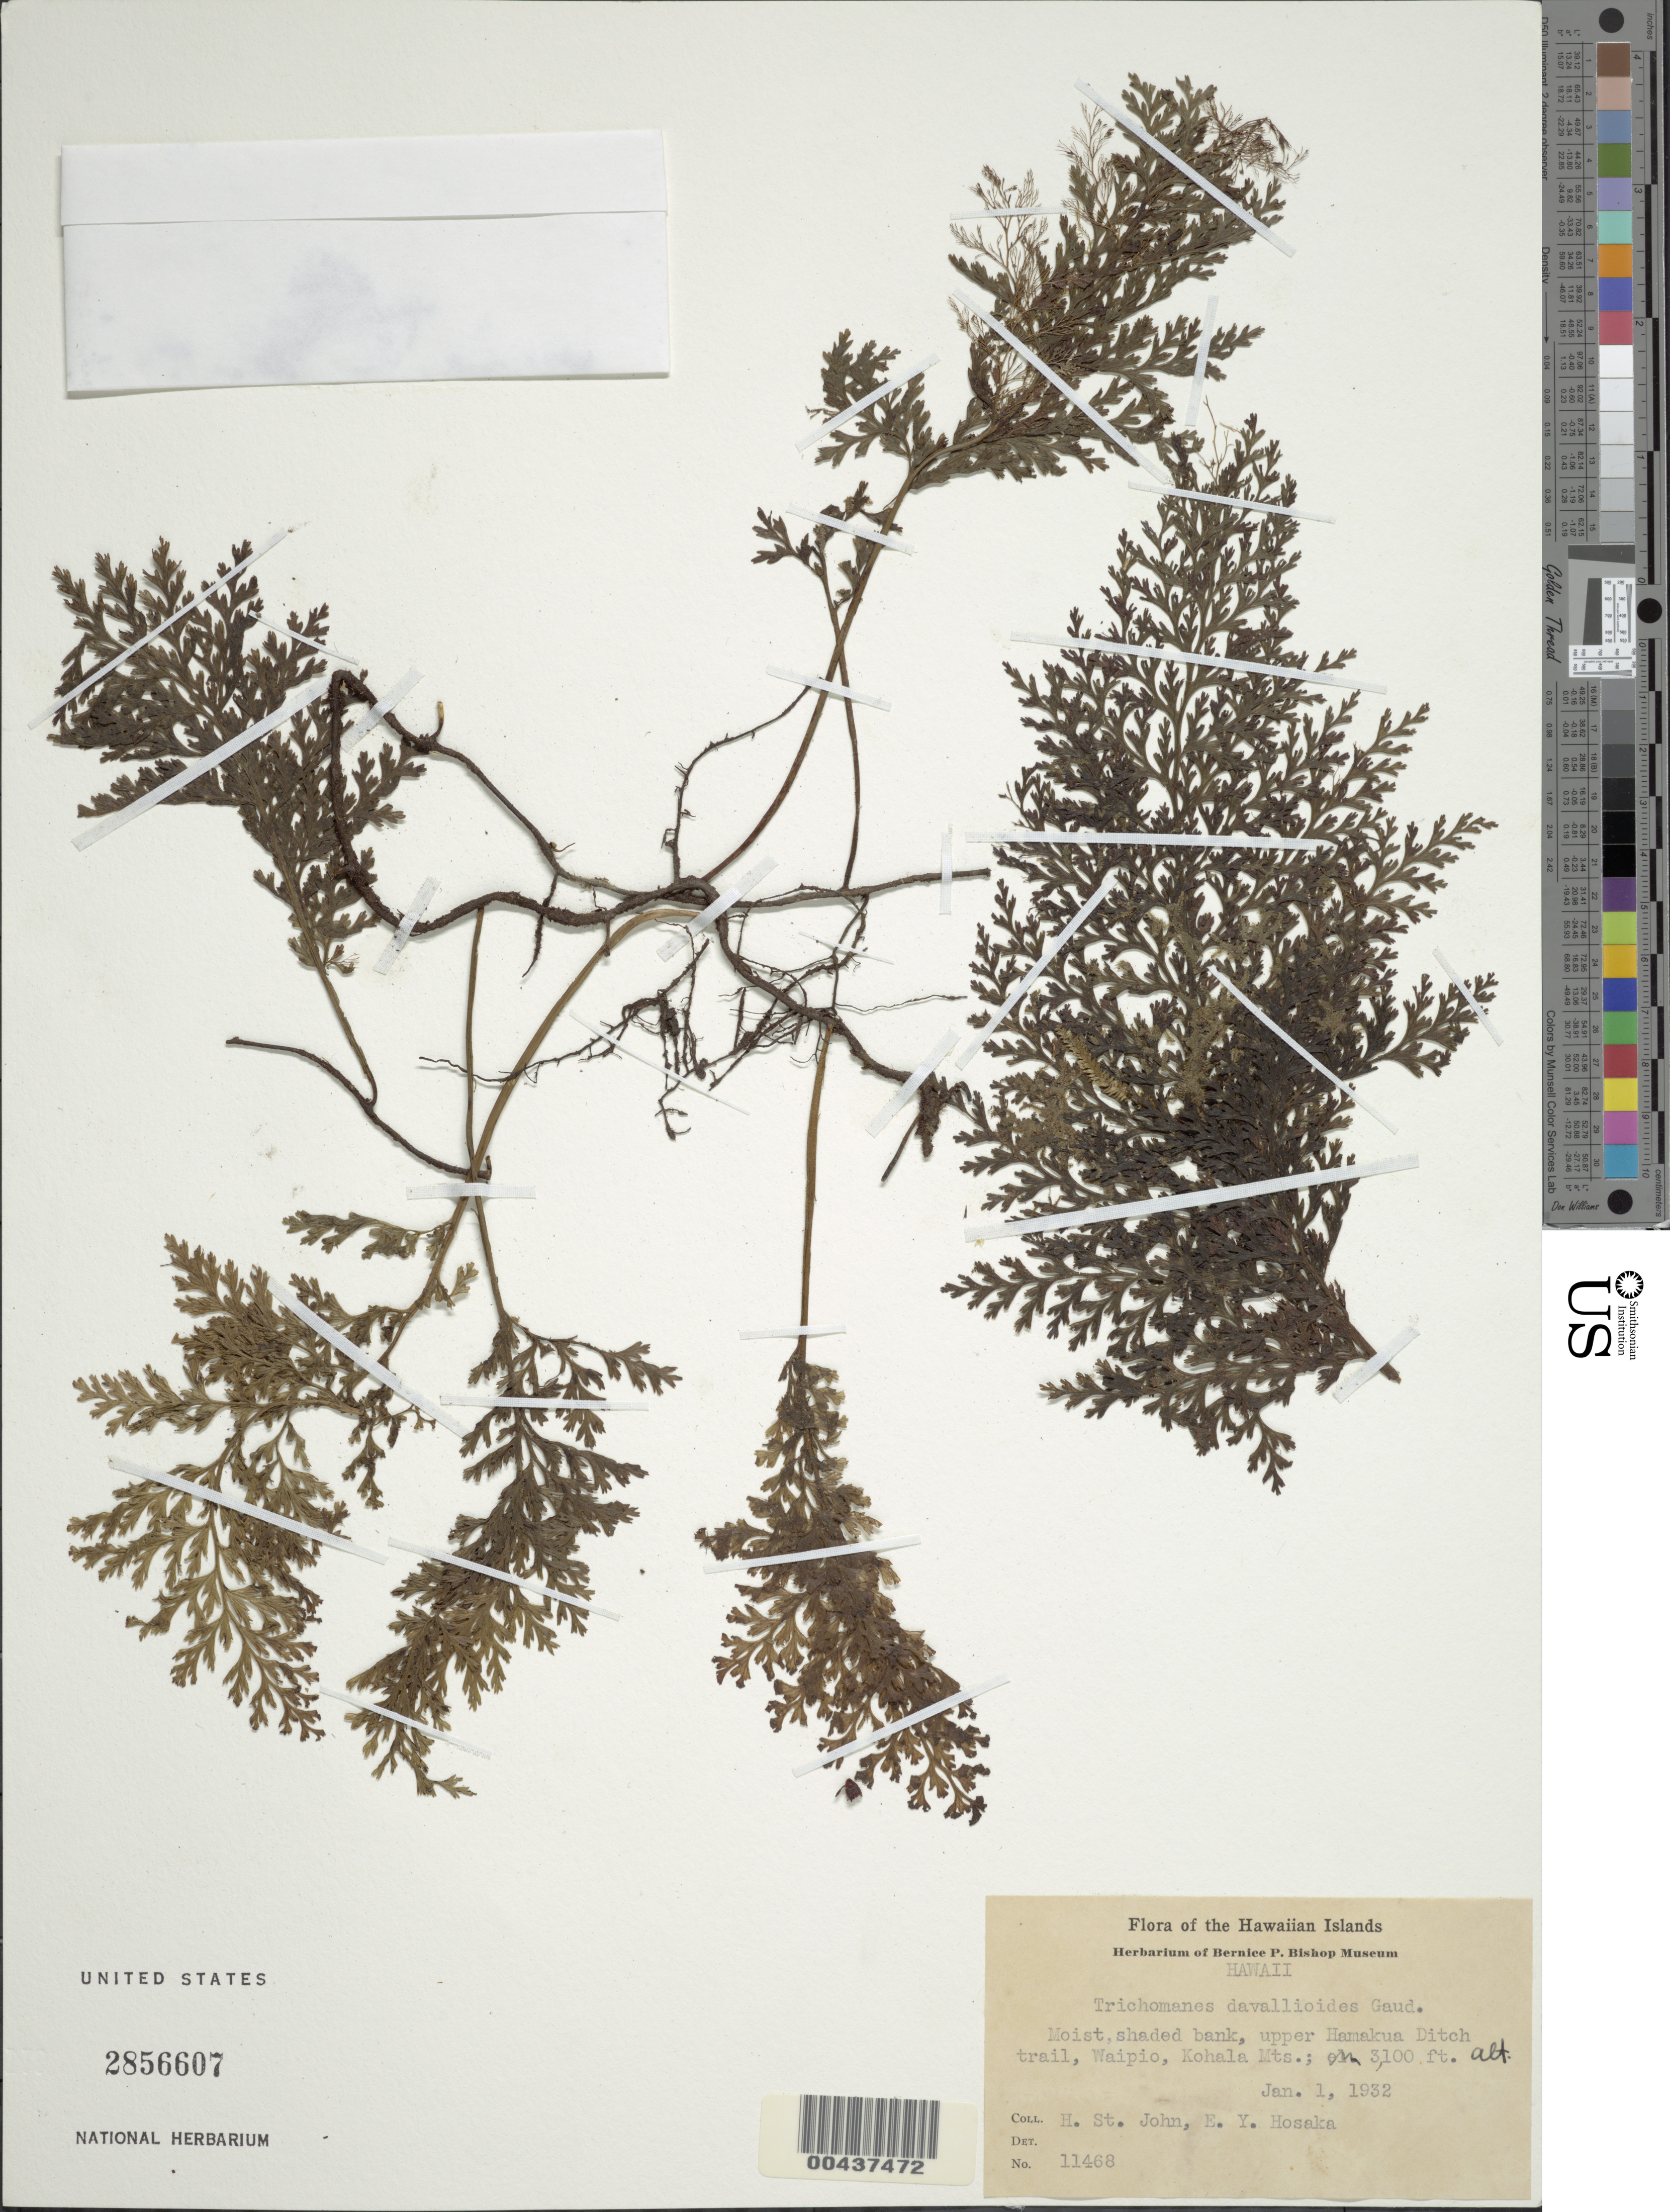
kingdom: Plantae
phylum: Tracheophyta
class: Polypodiopsida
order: Hymenophyllales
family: Hymenophyllaceae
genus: Vandenboschia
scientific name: Vandenboschia davallioides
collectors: H. St. John & E. Y. Hosaka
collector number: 11468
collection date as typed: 1 Jan 1932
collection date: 1932-01-01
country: United States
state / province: Hawaii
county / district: Hawaii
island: Hawaii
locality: upper Hamakua Ditch trail, Waipio, Kohala Mts.;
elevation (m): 945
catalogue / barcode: US 2856607